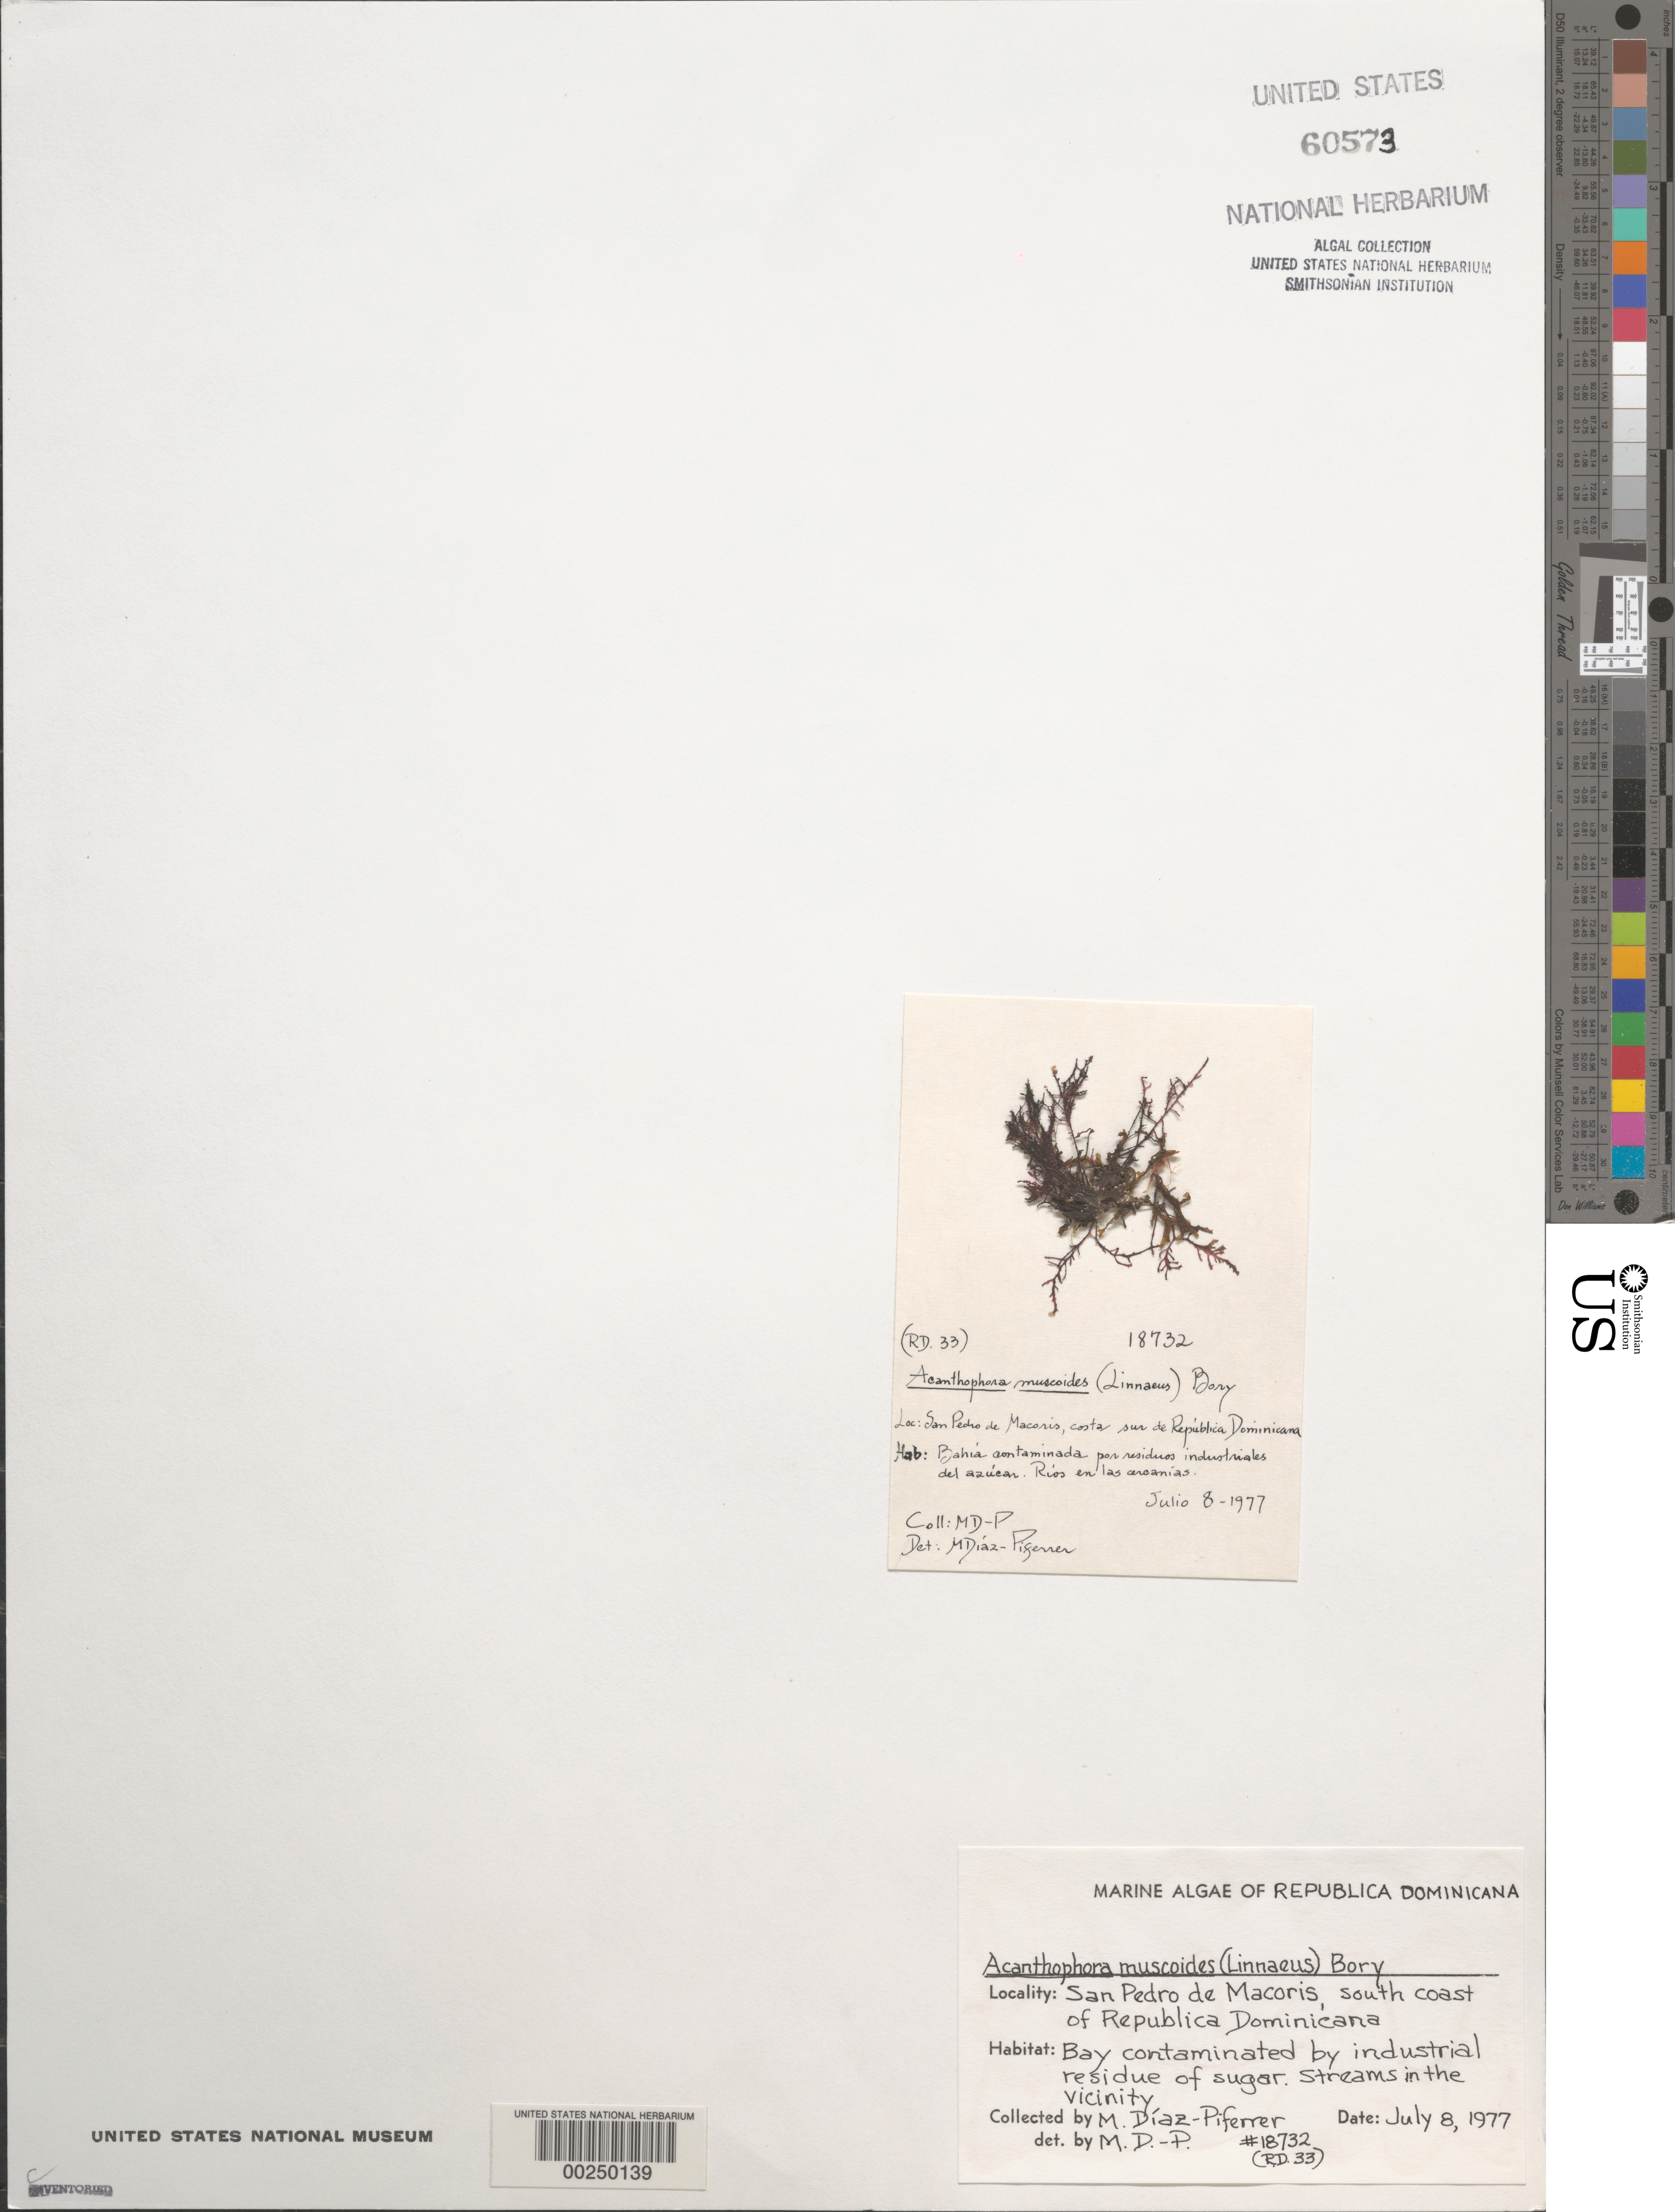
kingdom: Plantae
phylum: Rhodophyta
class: Florideophyceae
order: Ceramiales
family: Rhodomelaceae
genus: Acanthophora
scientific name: Acanthophora muscoides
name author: (C. Agardh) Bory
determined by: Diaz-Piferrer, M.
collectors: M. Diaz-Piferrer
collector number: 18732 & RD-33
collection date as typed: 08 Jul 1977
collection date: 1977-07-08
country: Dominican Republic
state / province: San Pedro de Macorís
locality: San pedro de macoris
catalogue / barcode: US 60573